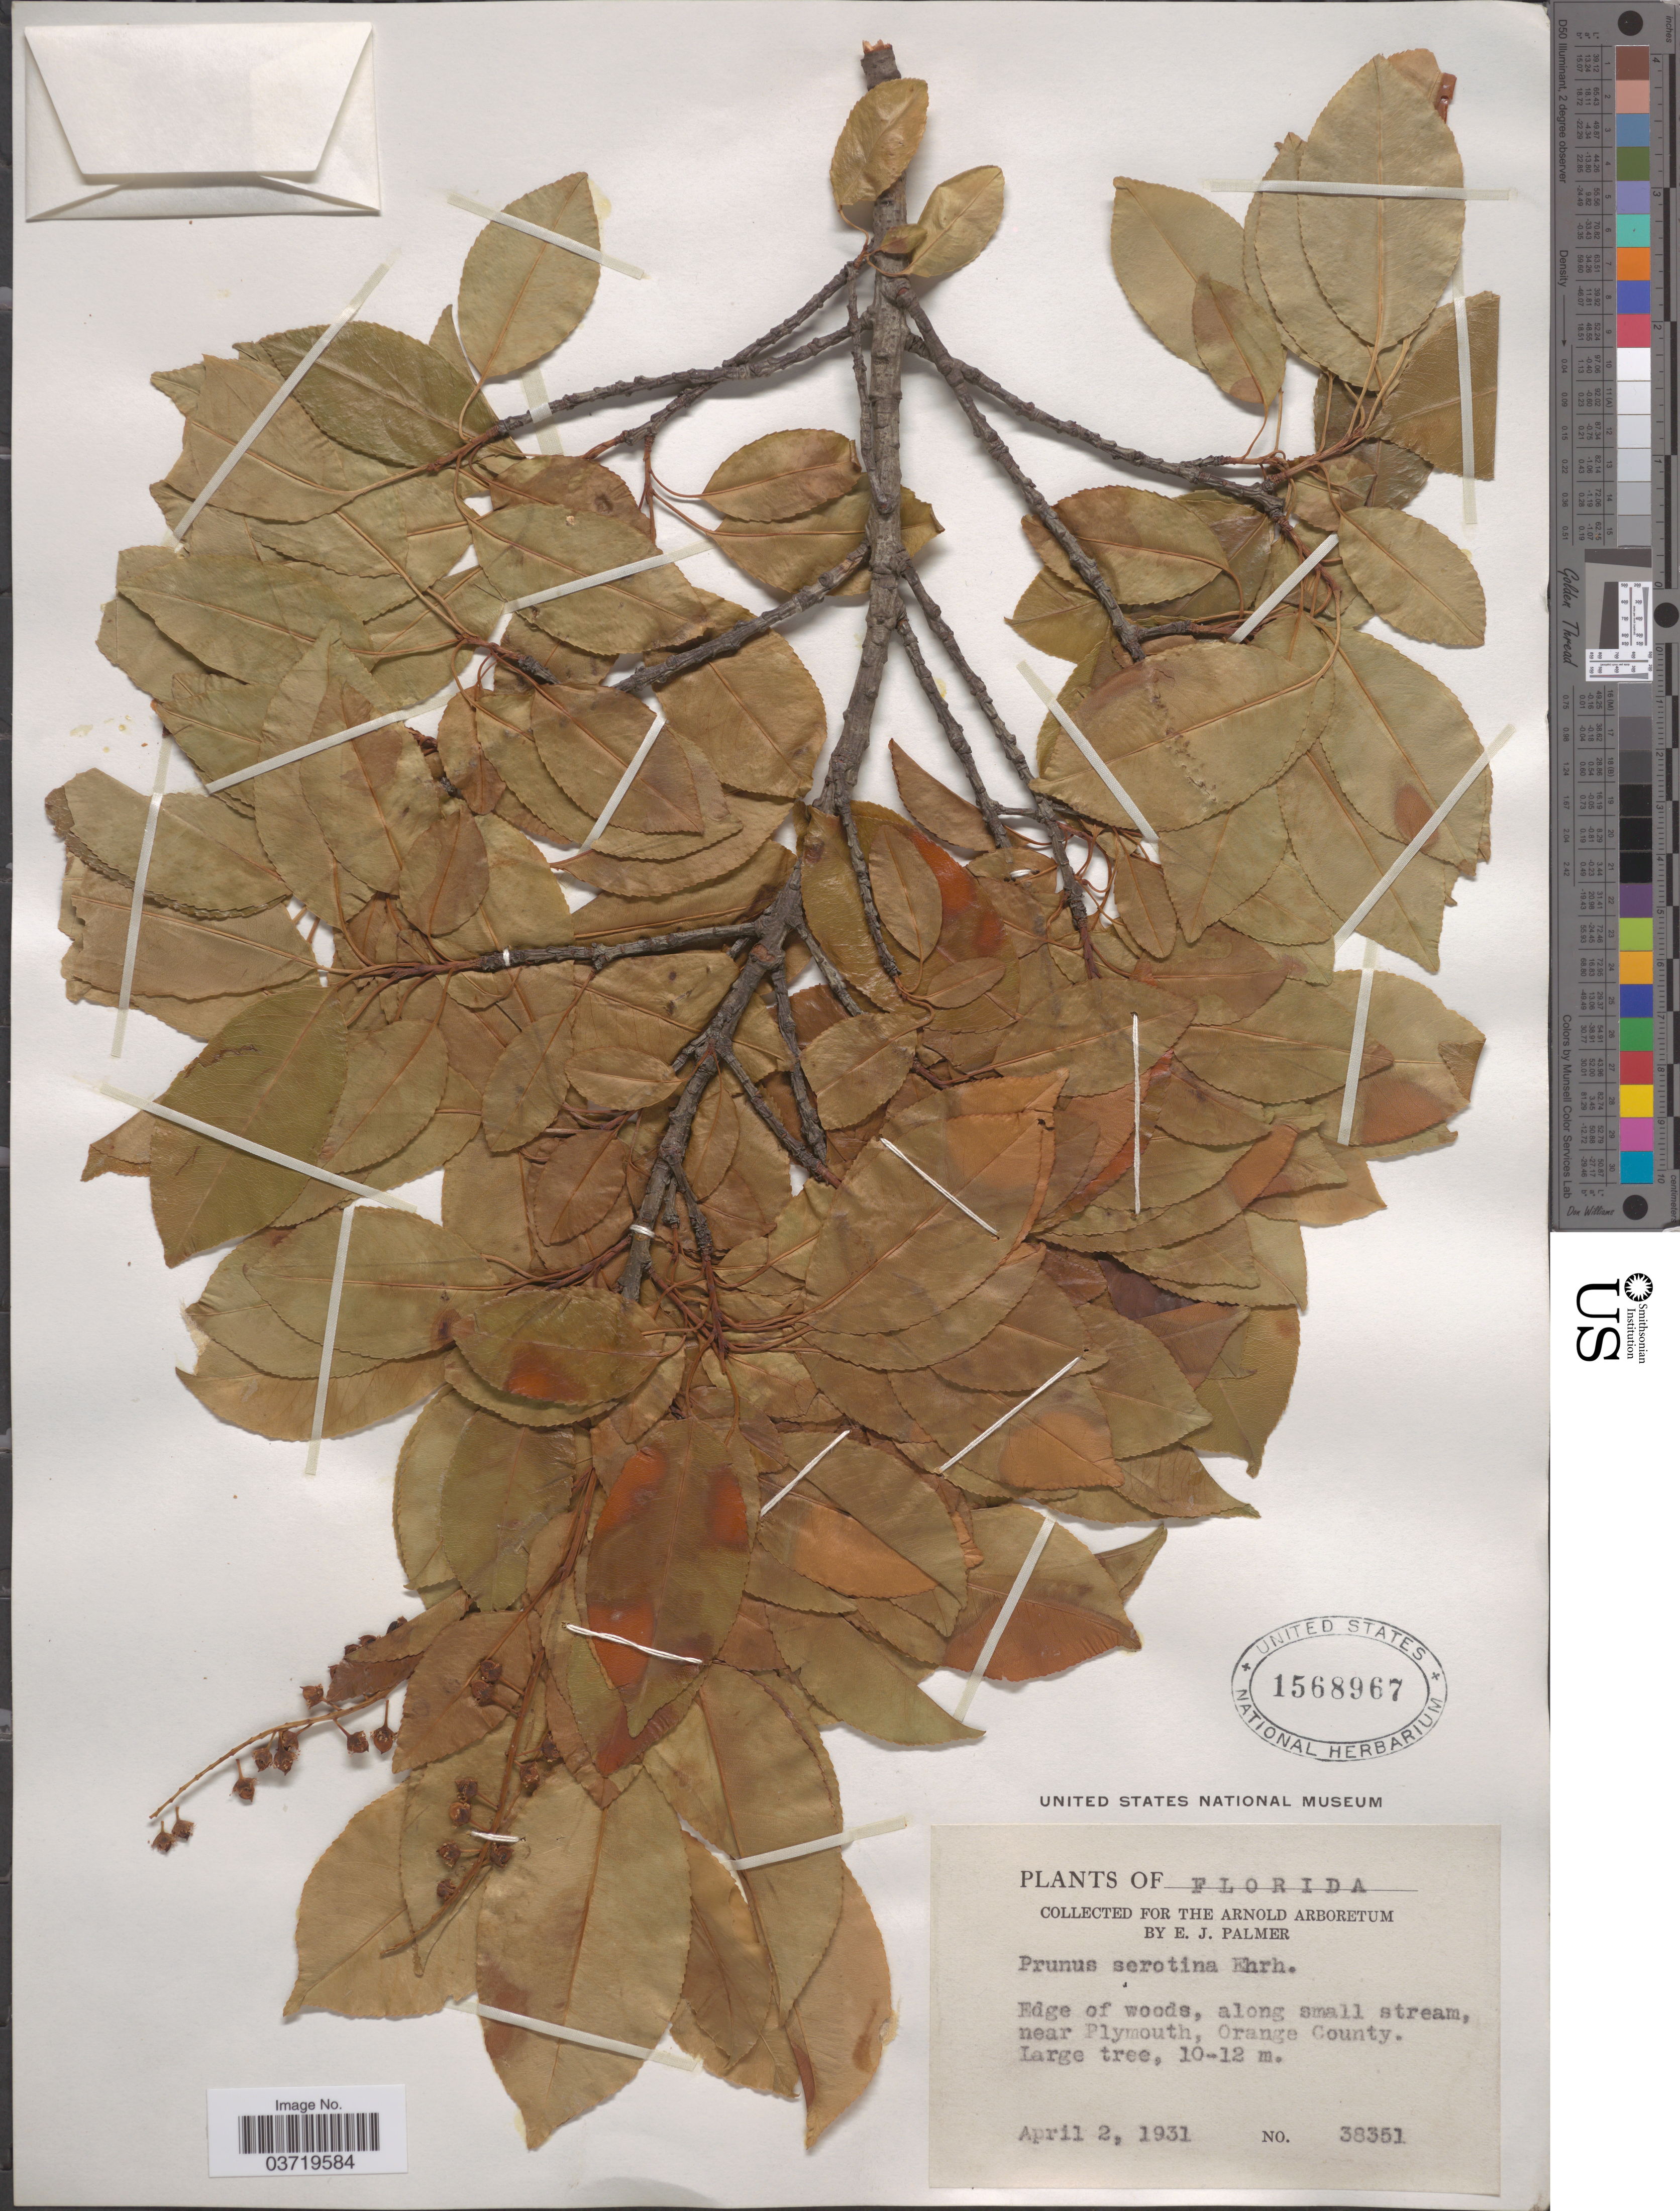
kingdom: Plantae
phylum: Tracheophyta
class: Magnoliopsida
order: Rosales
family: Rosaceae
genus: Prunus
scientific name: Prunus serotina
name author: Ehrh.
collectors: E. J. Palmer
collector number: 38351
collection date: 1931-04-02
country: United States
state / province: Florida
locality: Near Plymouth, Orange County.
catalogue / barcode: US 1568967